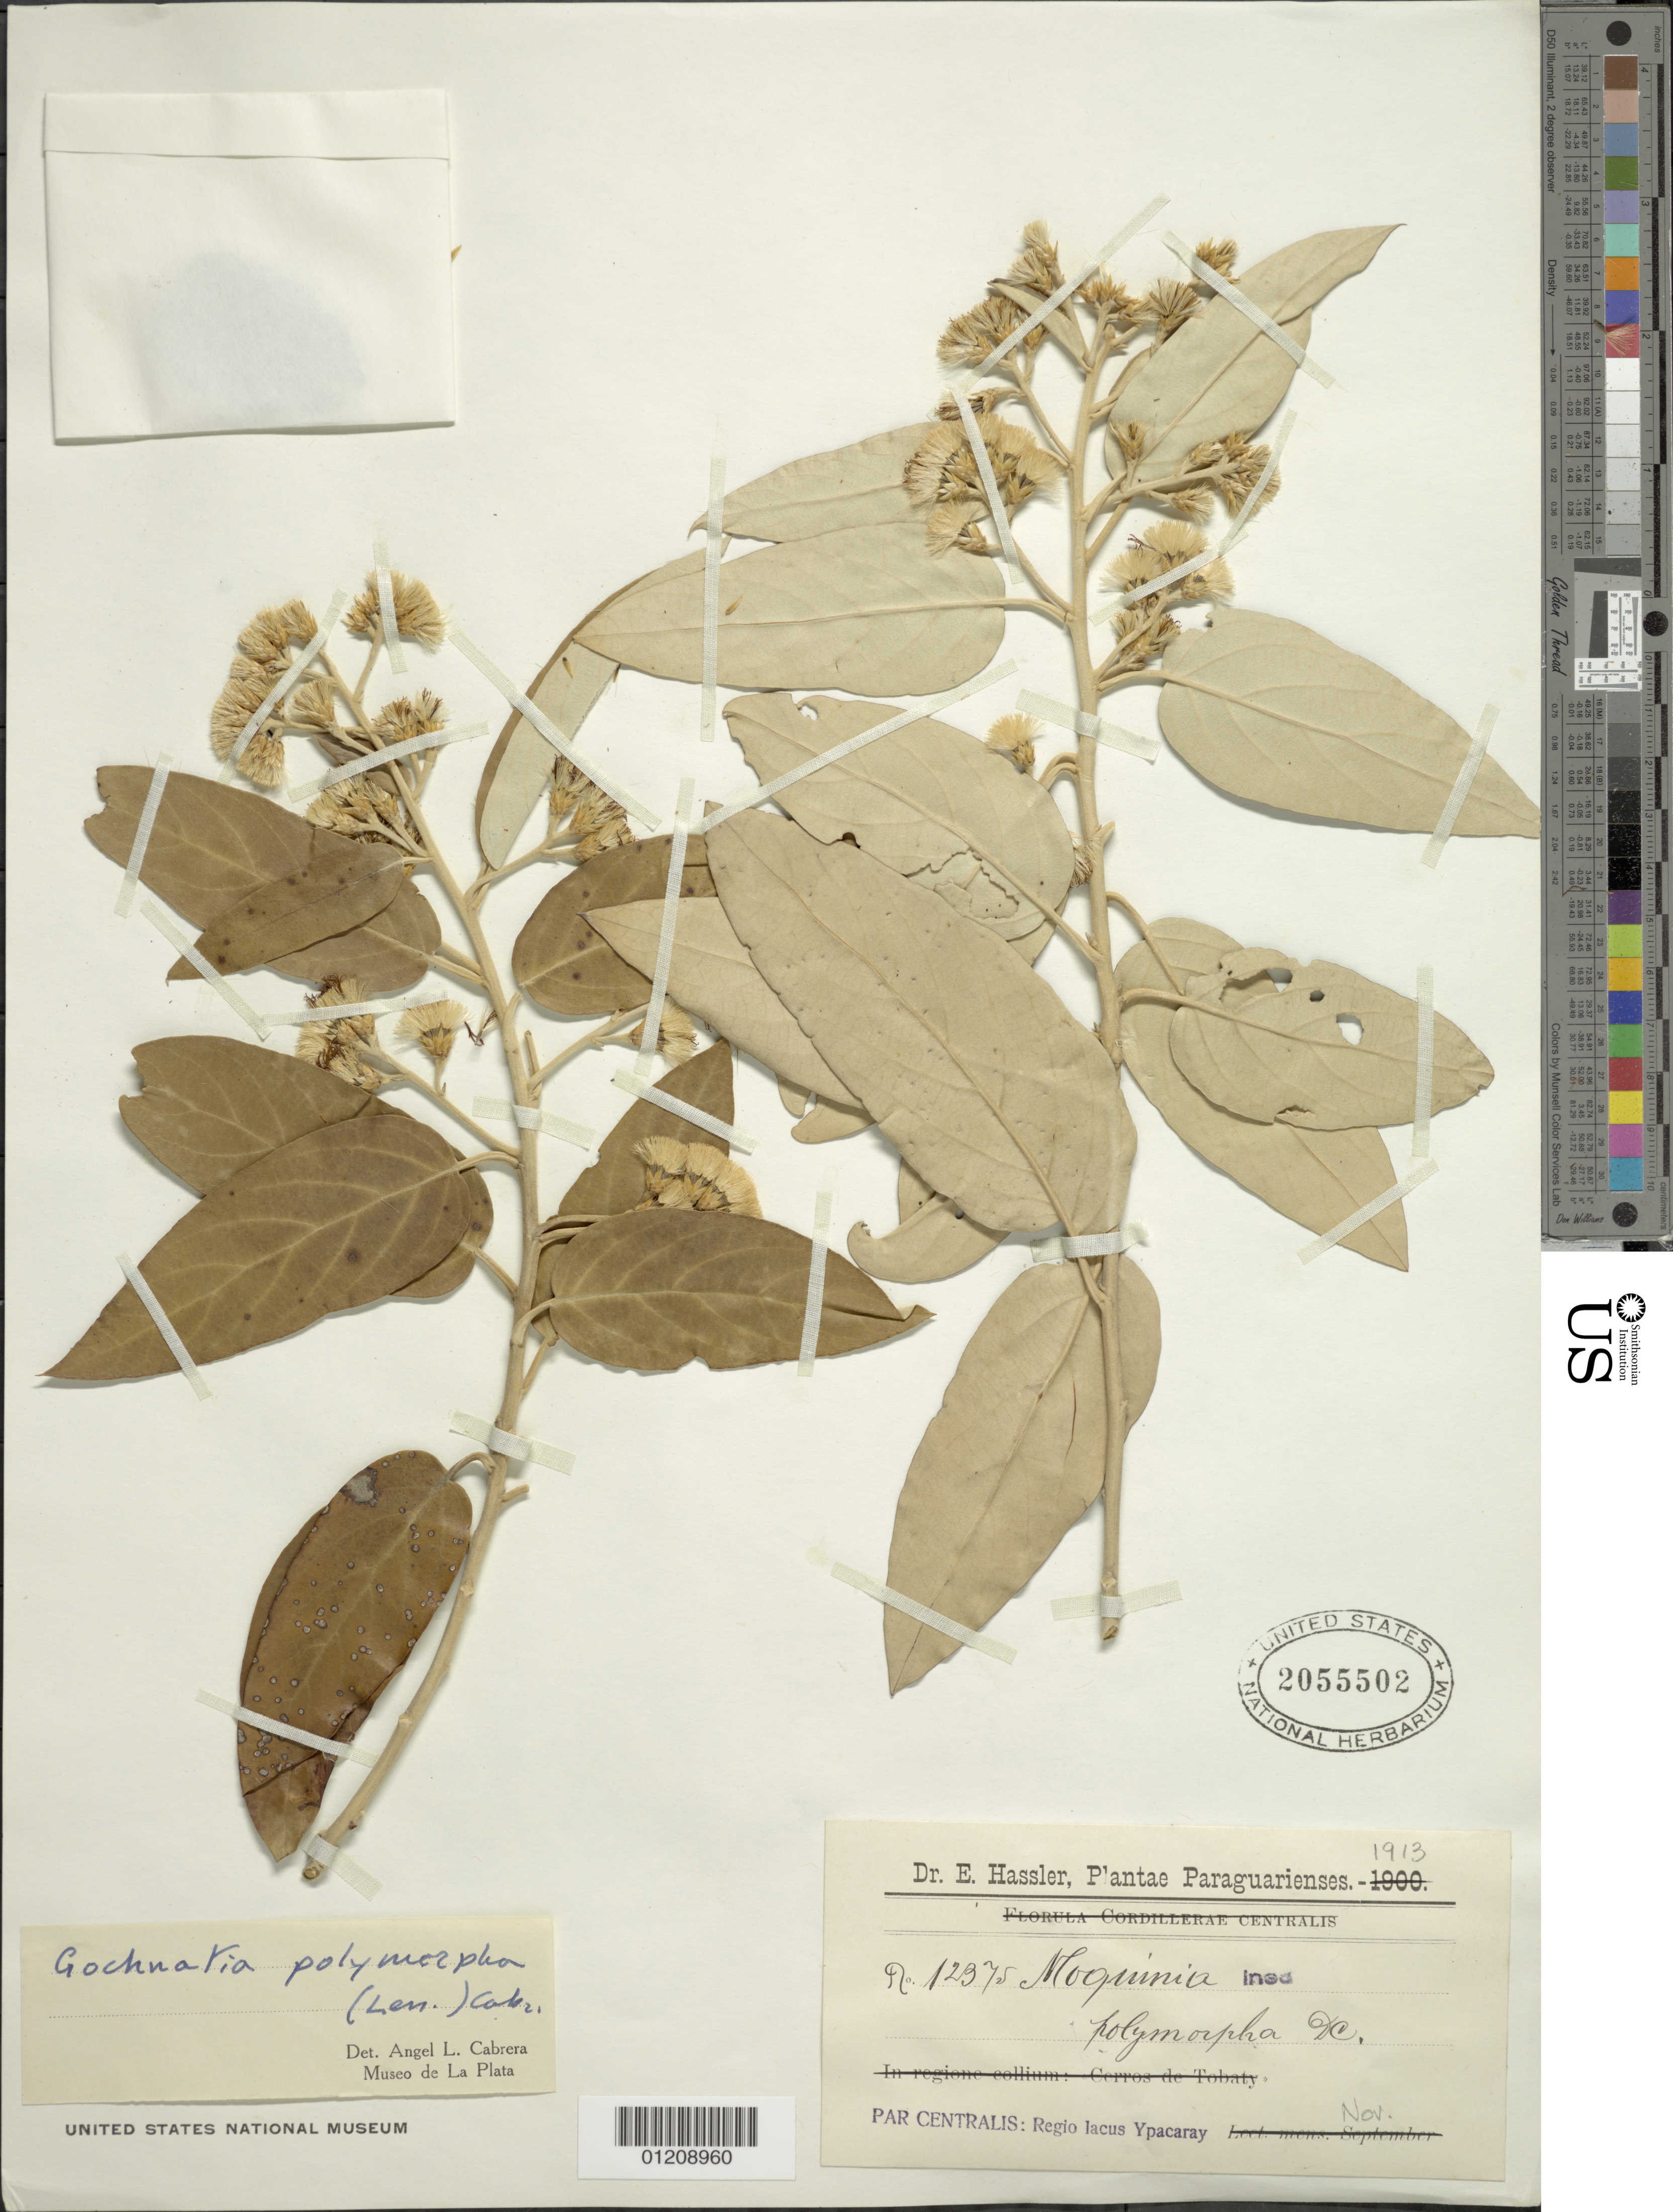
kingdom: Plantae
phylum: Tracheophyta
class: Magnoliopsida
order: Asterales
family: Asteraceae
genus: Moquiniastrum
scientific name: Moquiniastrum polymorphum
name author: (Less.) G. Sancho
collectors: E. Hassler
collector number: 12375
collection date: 1913-11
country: Paraguay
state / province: Central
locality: Regio Iacus Ypacaray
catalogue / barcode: US 2055502